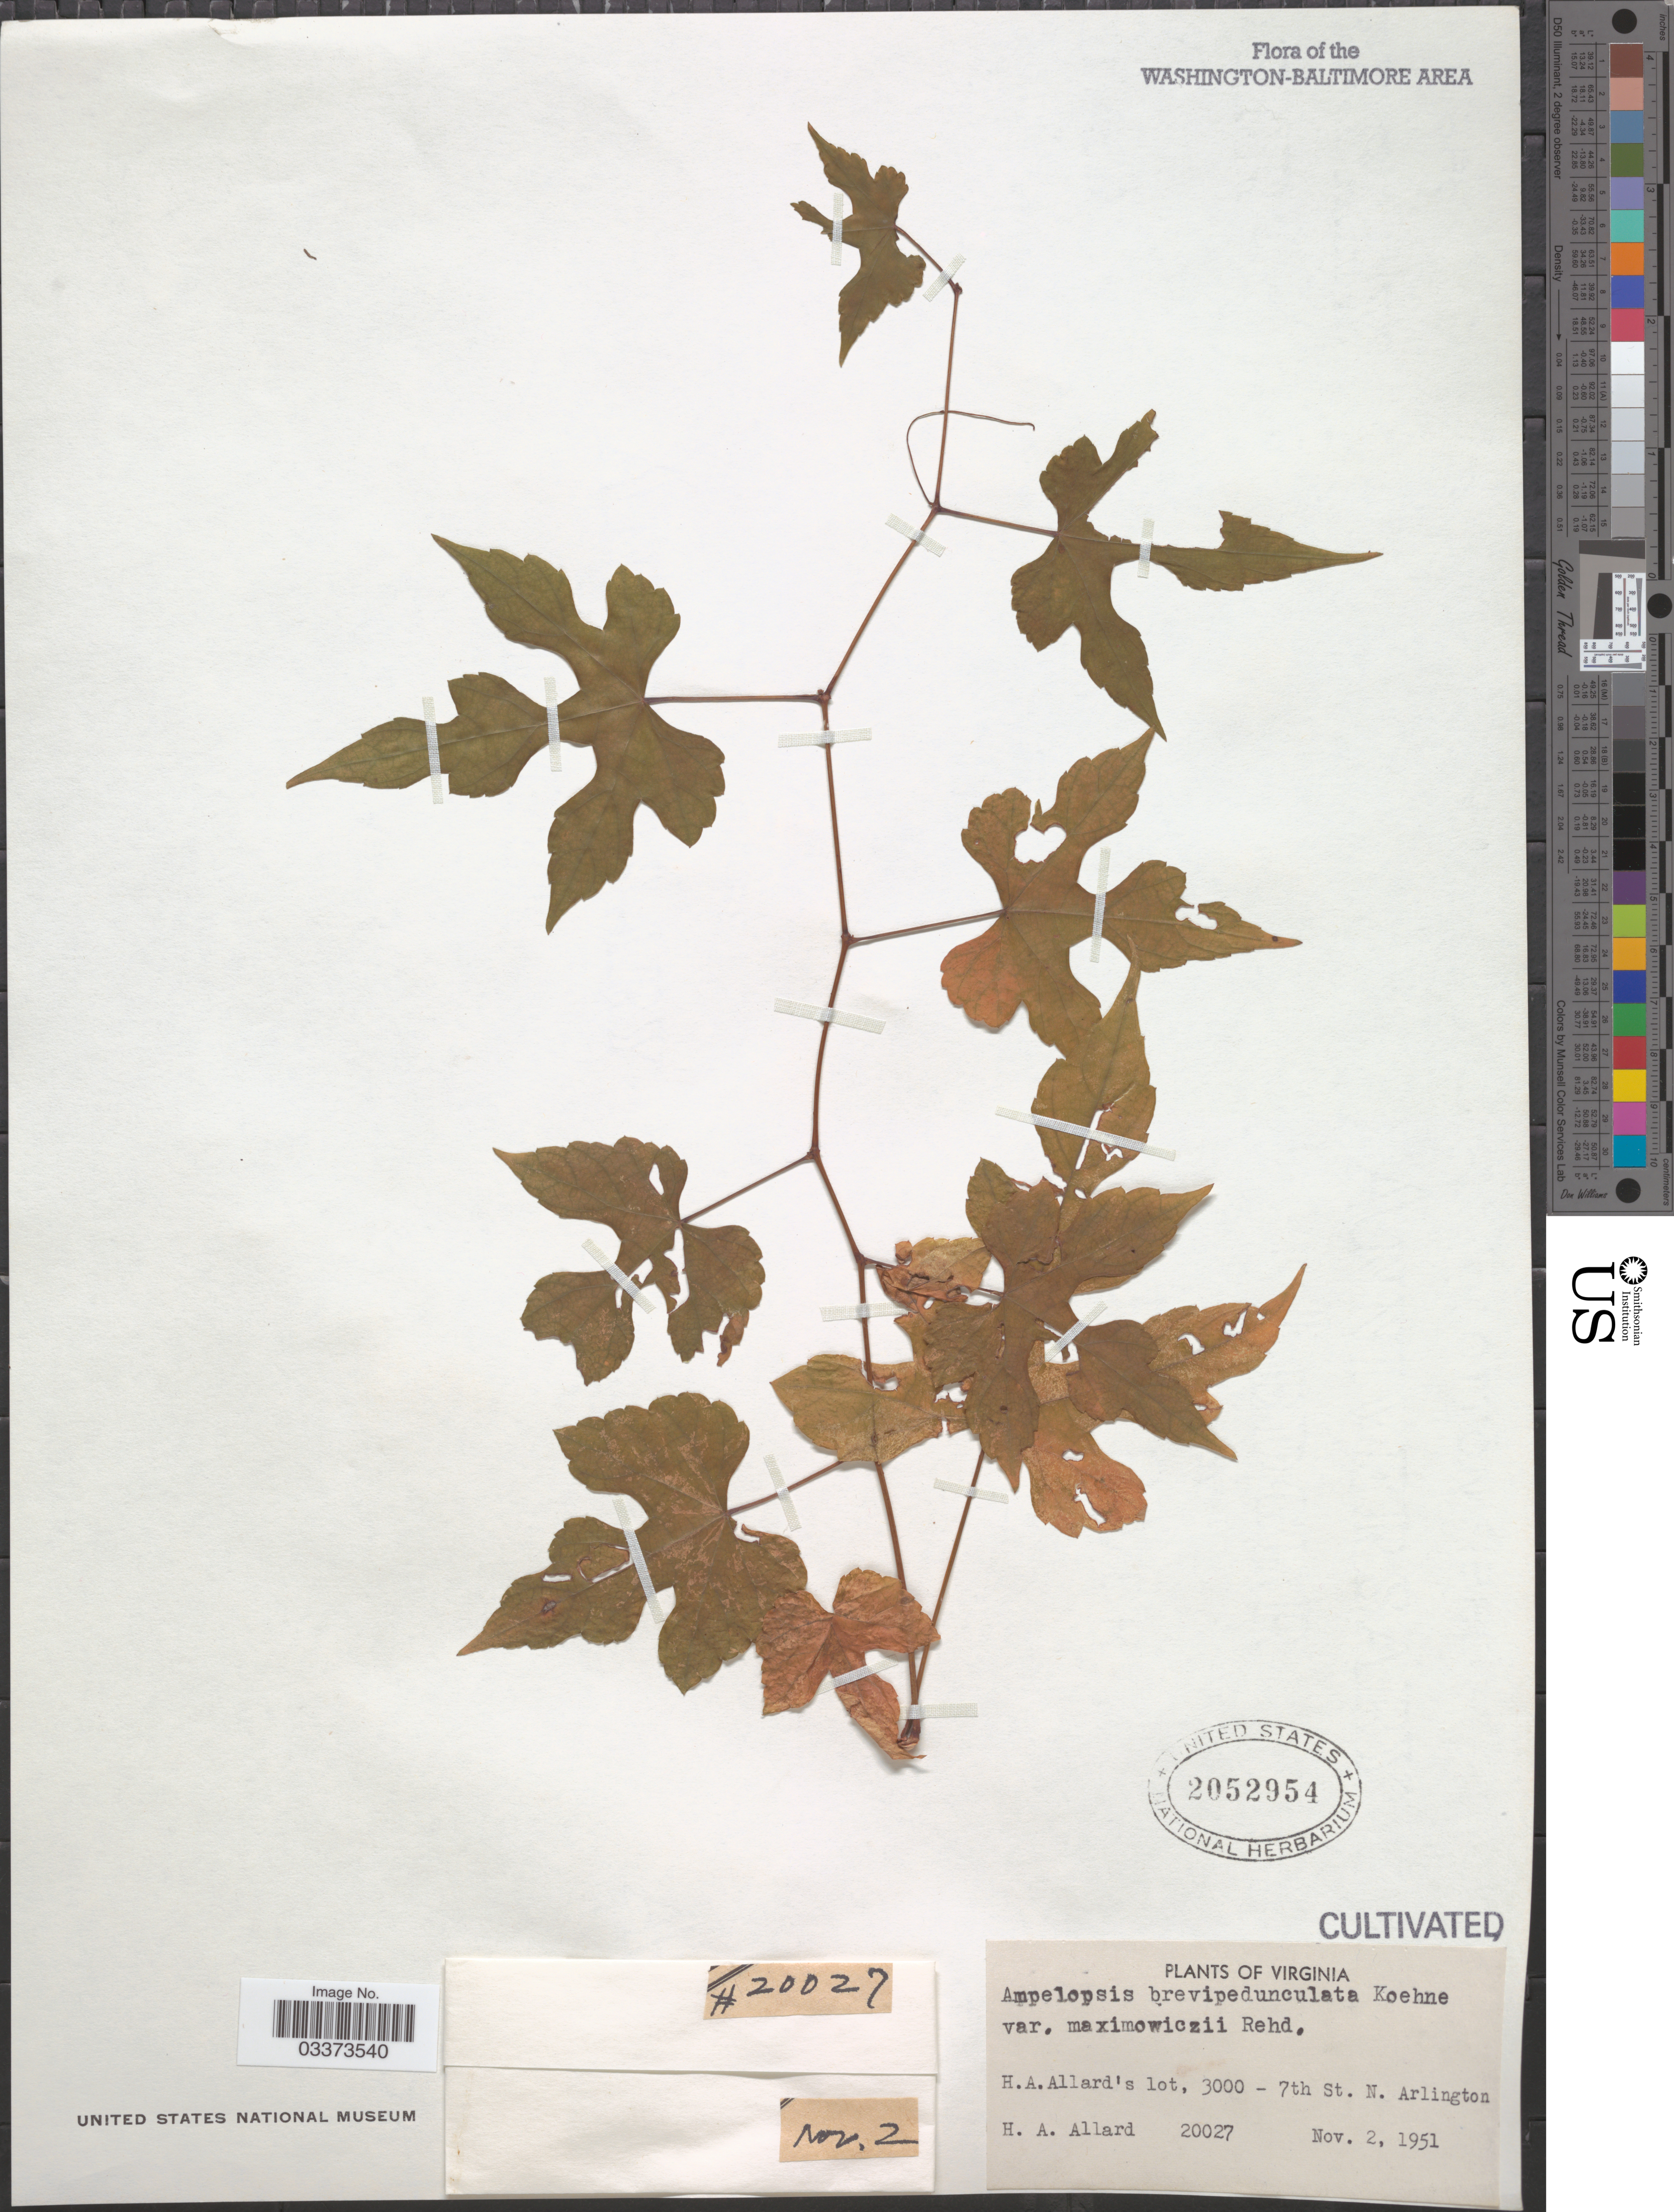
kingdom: Plantae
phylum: Tracheophyta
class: Magnoliopsida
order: Vitales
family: Vitaceae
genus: Ampelopsis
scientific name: Ampelopsis brevipedunculata var. maximowiczii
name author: (Regel) Rehder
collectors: H. A. Allard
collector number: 20027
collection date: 1951-11-02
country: United States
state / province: Virginia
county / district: Arlington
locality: H.A. Allard's lot, 3000 - 7th St. N. Arlington.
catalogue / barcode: US 2052954